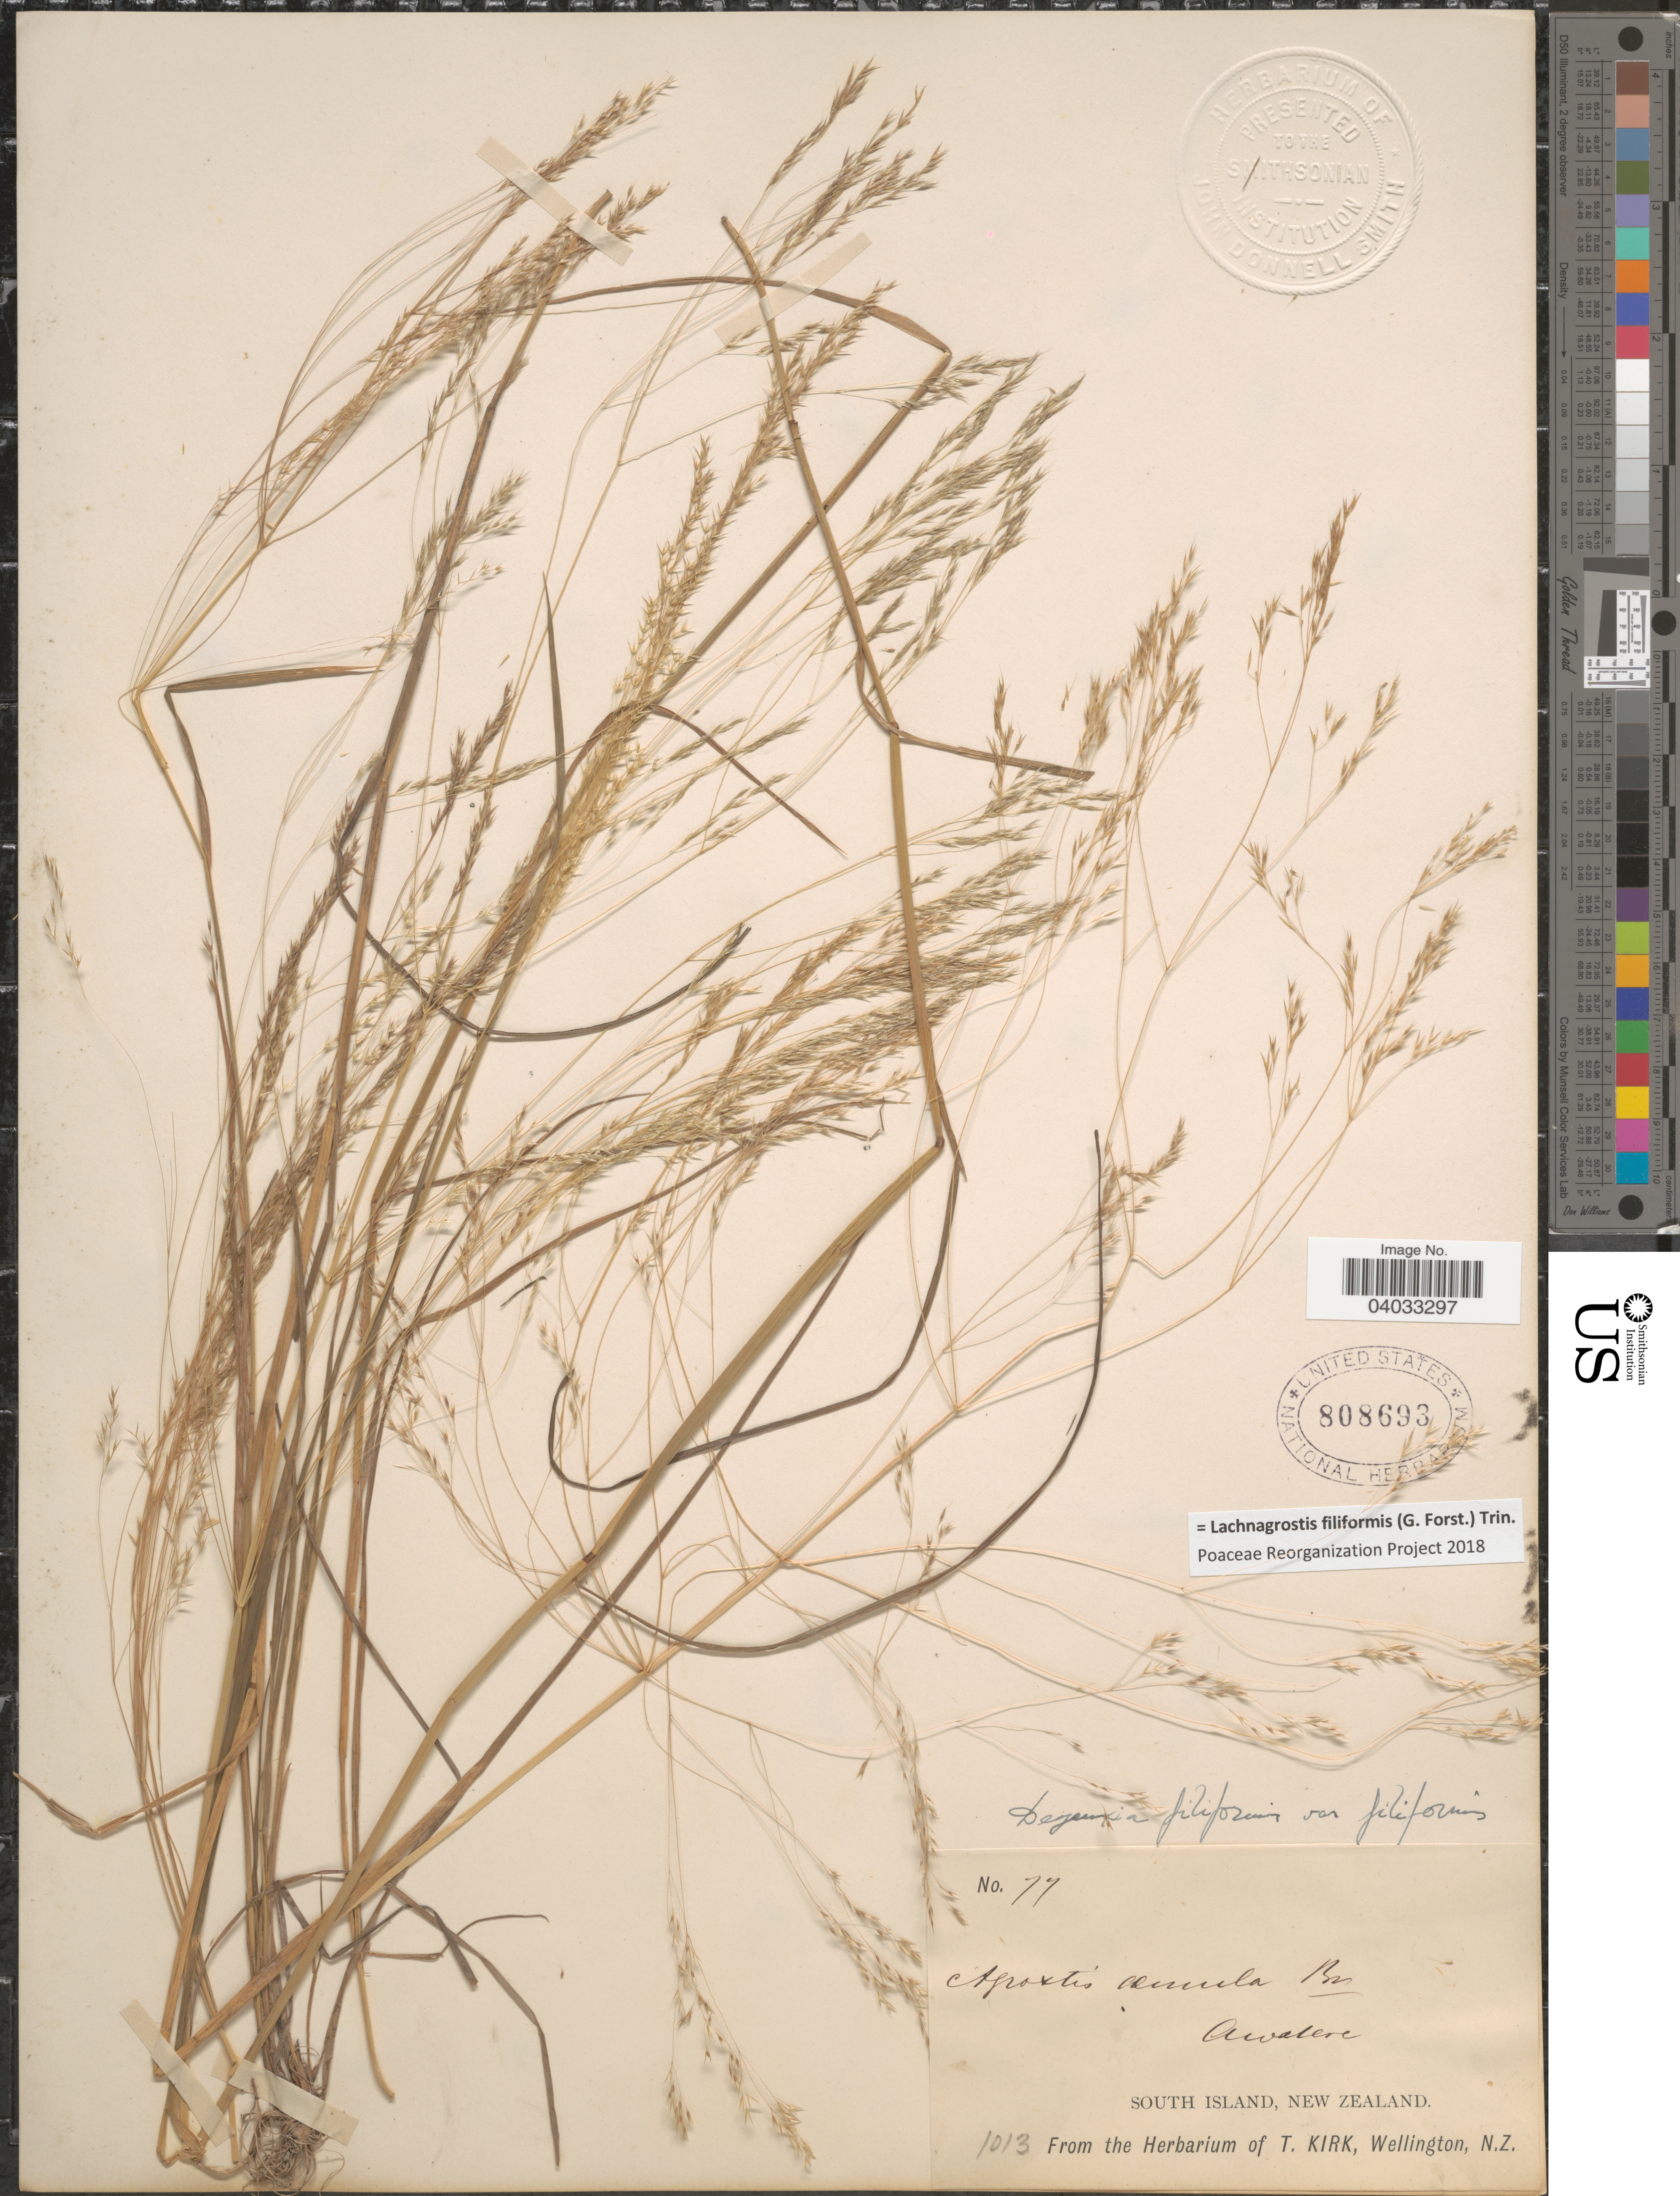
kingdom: Plantae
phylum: Tracheophyta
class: Liliopsida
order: Poales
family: Poaceae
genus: Lachnagrostis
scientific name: Lachnagrostis filiformis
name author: (J.R. Forst.) Trin.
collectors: ex herb. T. Kirk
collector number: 77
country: New Zealand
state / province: Wellington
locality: Awatere. South Island.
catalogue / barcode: US 808693